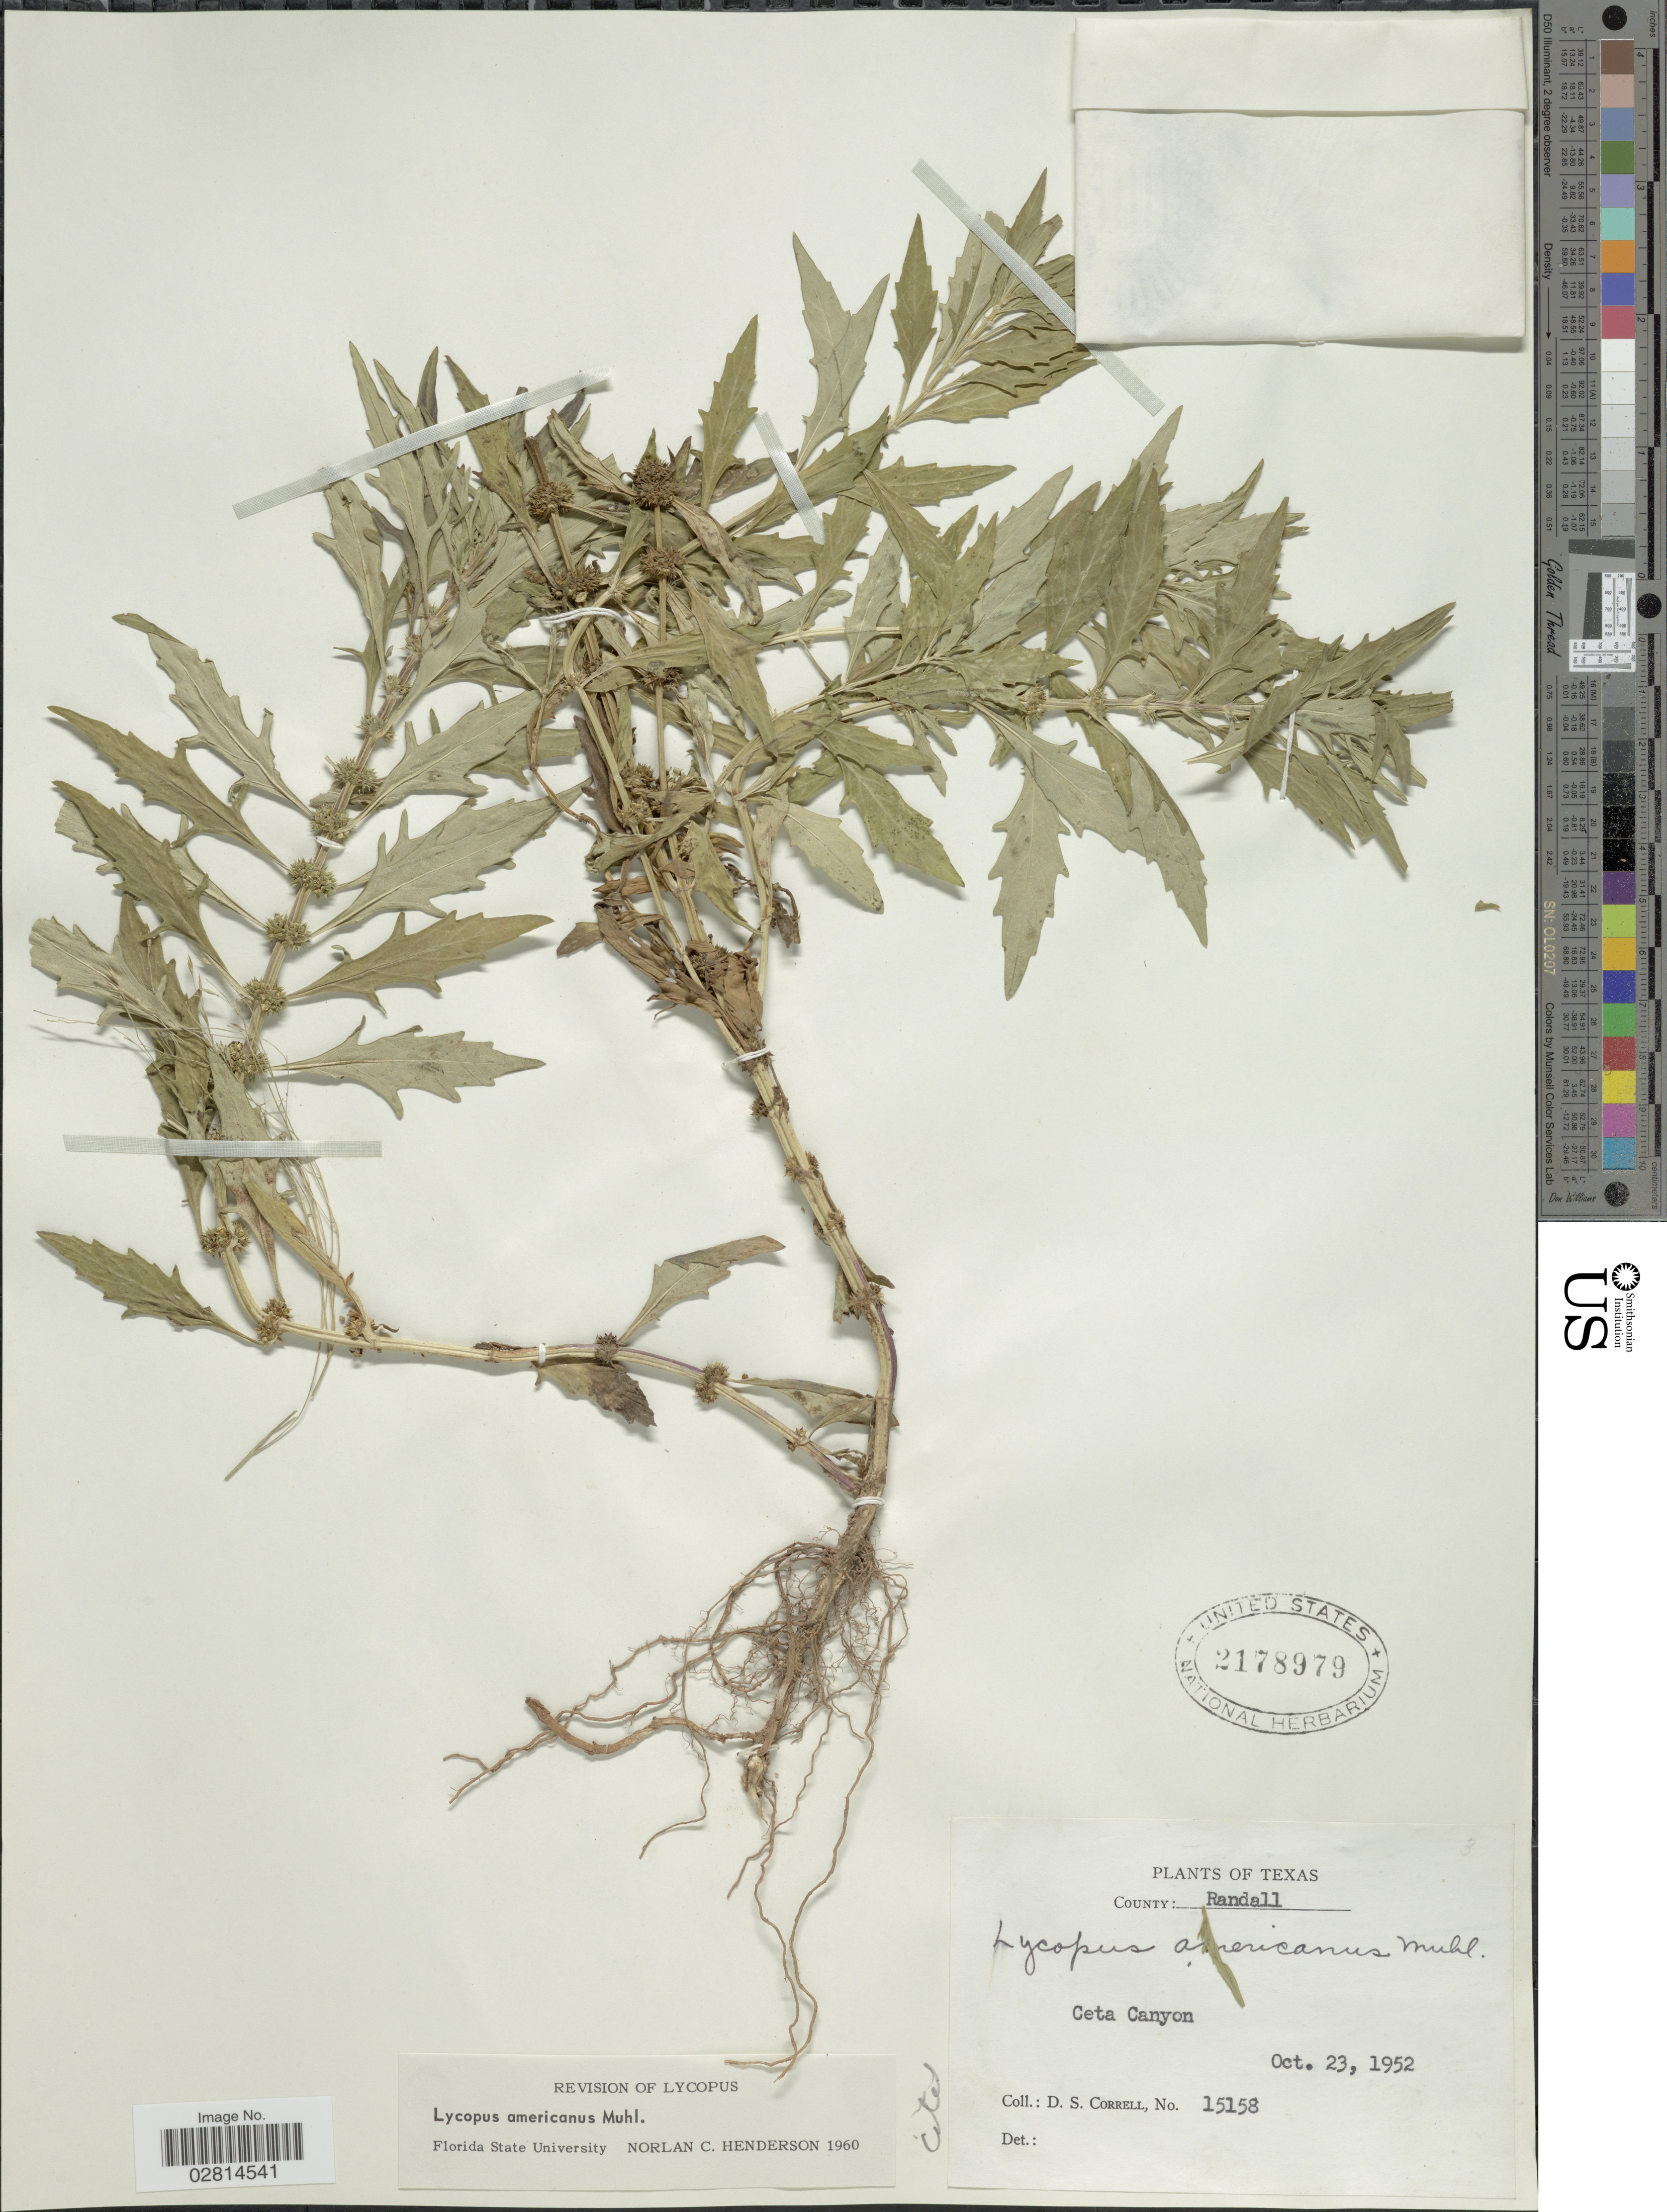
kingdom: Plantae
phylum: Tracheophyta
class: Magnoliopsida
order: Lamiales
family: Lamiaceae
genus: Lycopus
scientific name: Lycopus americanus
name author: Muhl. ex W.P.C. Barton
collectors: D. S. Correll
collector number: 15158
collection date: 1952-10-23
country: United States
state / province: Texas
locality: County: Randall. Ceta Canyon.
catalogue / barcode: US 2178979